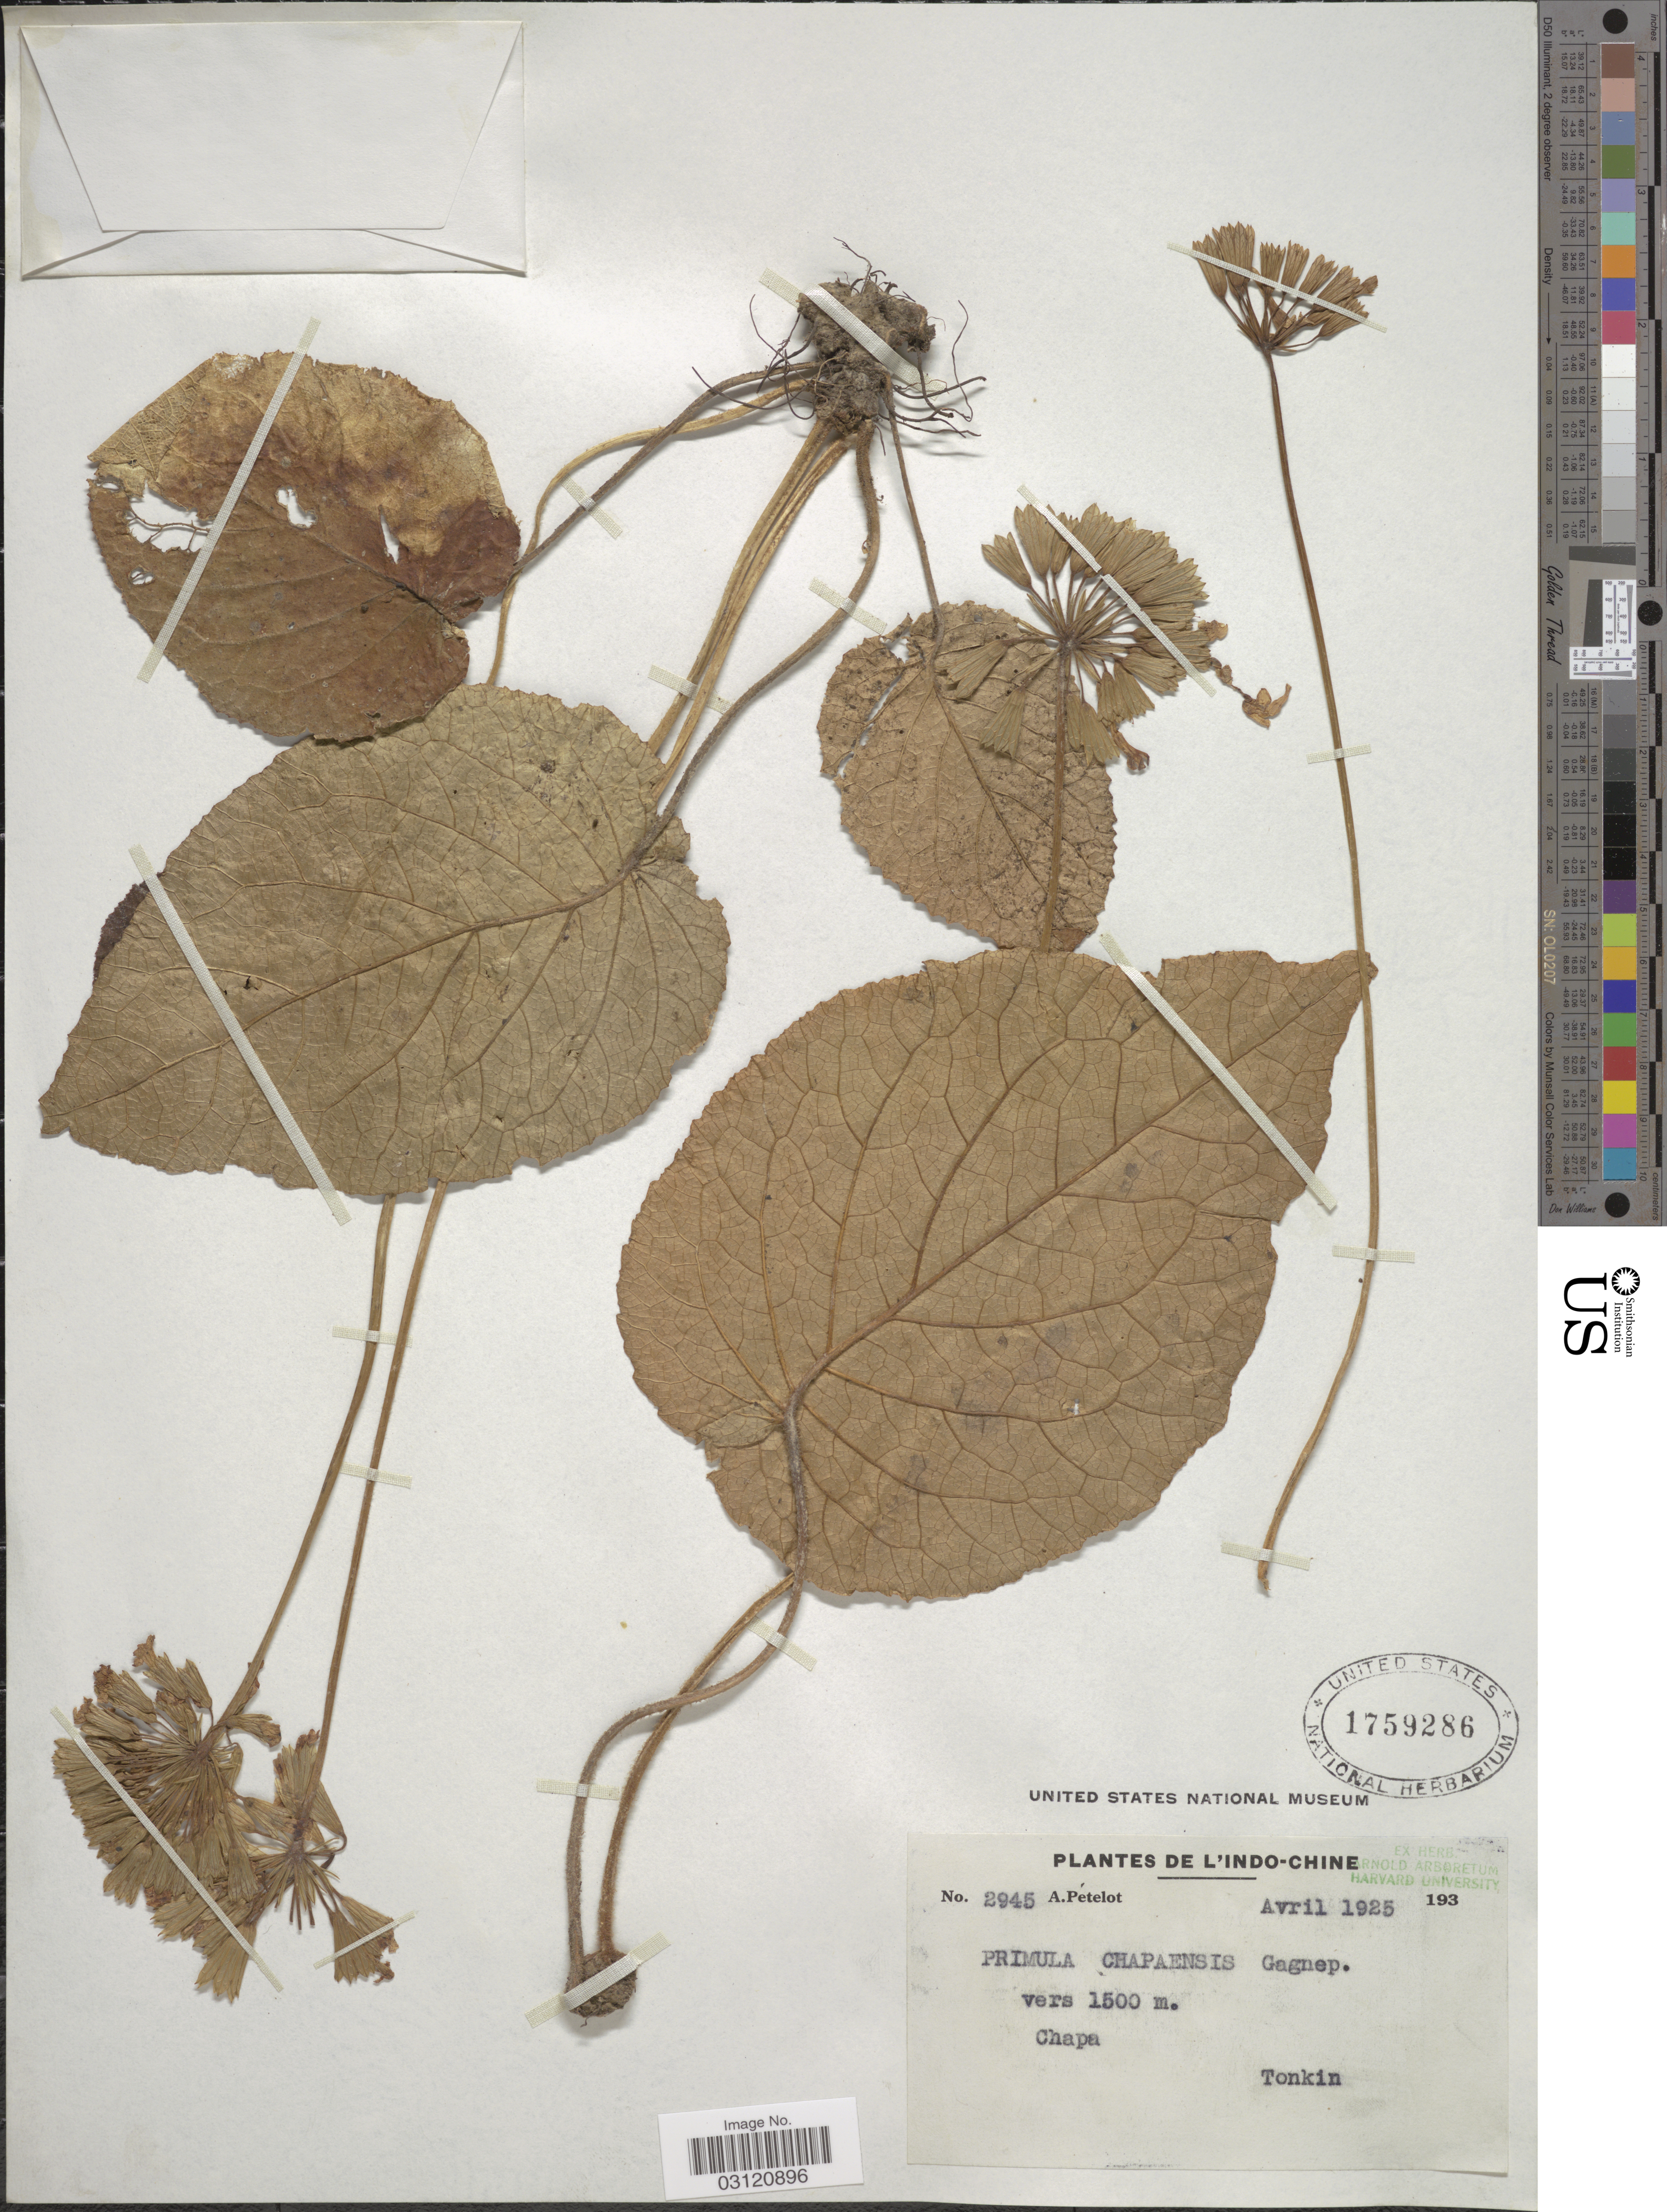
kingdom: Plantae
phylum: Tracheophyta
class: Magnoliopsida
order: Ericales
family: Primulaceae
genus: Primula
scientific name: Primula chapaensis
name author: Gagnep.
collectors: A. Petelot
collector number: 2945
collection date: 1925-04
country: Vietnam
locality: L'Indo-Chine. Chapa. Tonkin.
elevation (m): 1500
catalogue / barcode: US 1759286